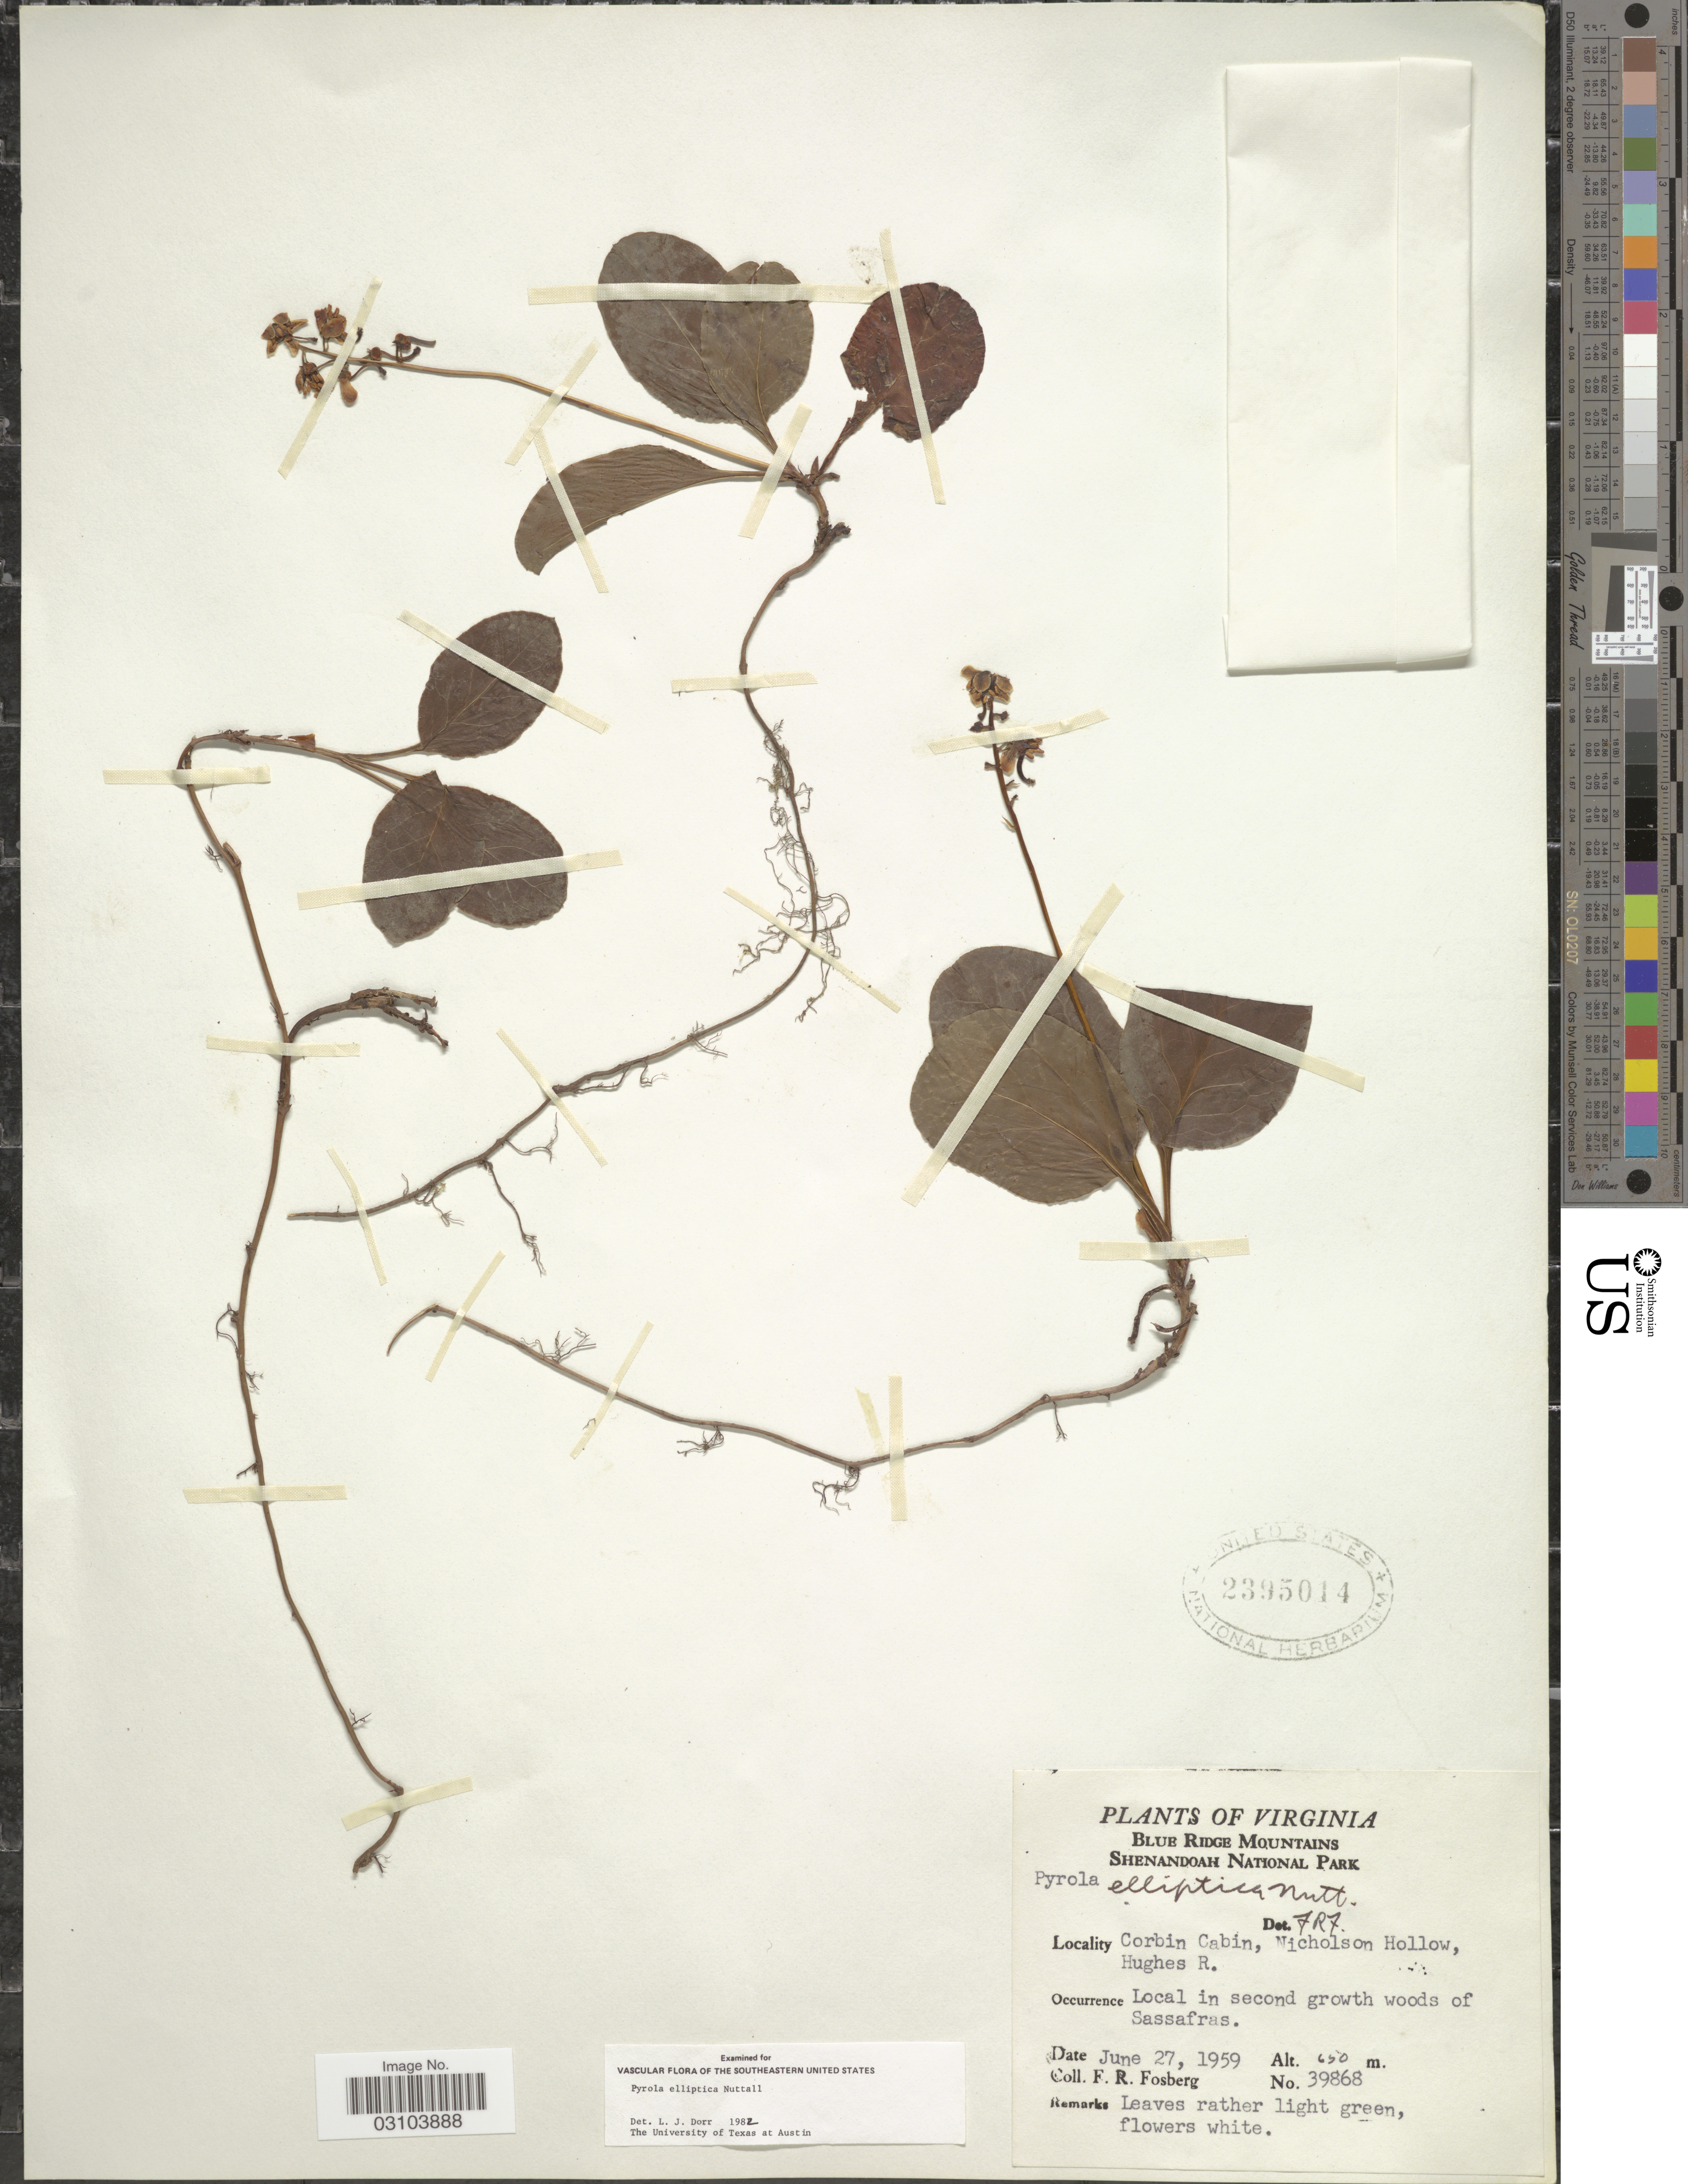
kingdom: Plantae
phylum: Tracheophyta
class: Magnoliopsida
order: Ericales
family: Ericaceae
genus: Pyrola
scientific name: Pyrola elliptica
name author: Nutt.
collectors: F. R. Fosberg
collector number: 39868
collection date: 1959-06-27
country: United States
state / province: Virginia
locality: Blue Ridge Mountains. Shenandoah National Park. Corbin Cabin, Nicholson Hollow, Hughes R.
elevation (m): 650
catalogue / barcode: US 2395014